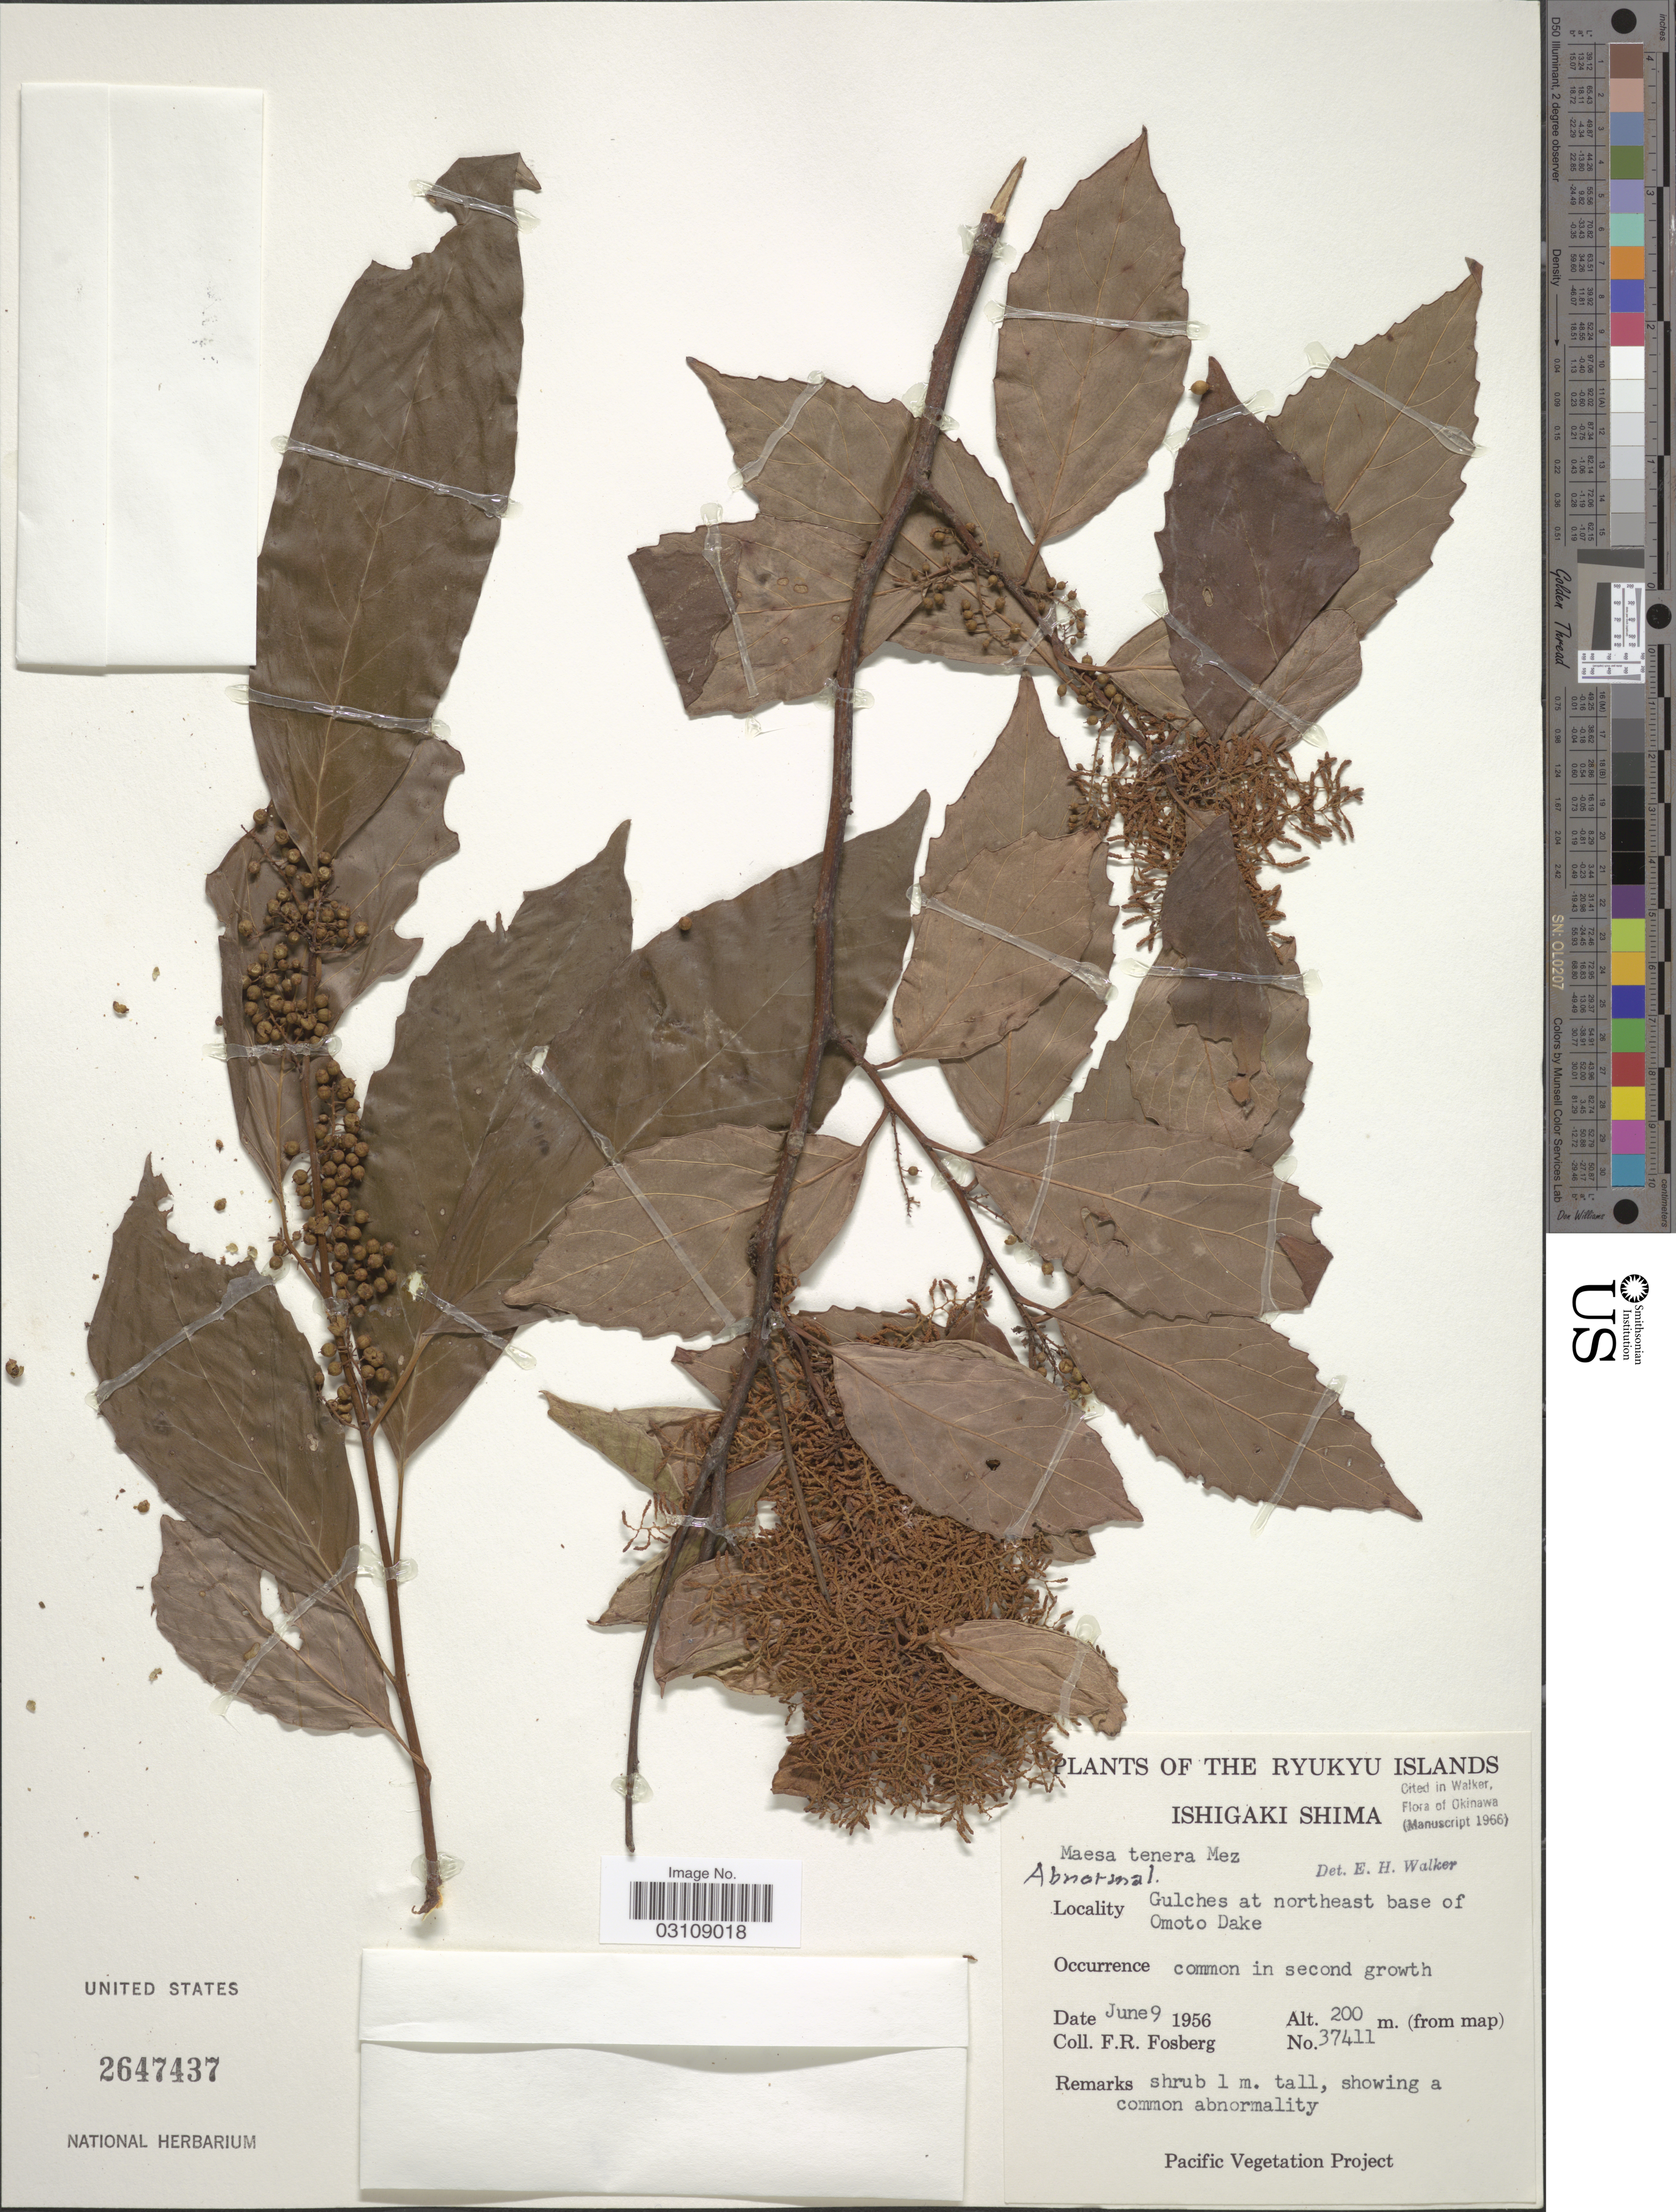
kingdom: Plantae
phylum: Tracheophyta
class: Magnoliopsida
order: Ericales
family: Primulaceae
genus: Maesa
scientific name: Maesa tenera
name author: Mez in Engl.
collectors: F. R. Fosberg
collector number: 37411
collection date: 1956-06-09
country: Japan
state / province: Okinawa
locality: The Ryukyu Islands, Ishigaki Shima, Gulches at northeast base of Omoto Dake.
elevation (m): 200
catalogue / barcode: US 2647437